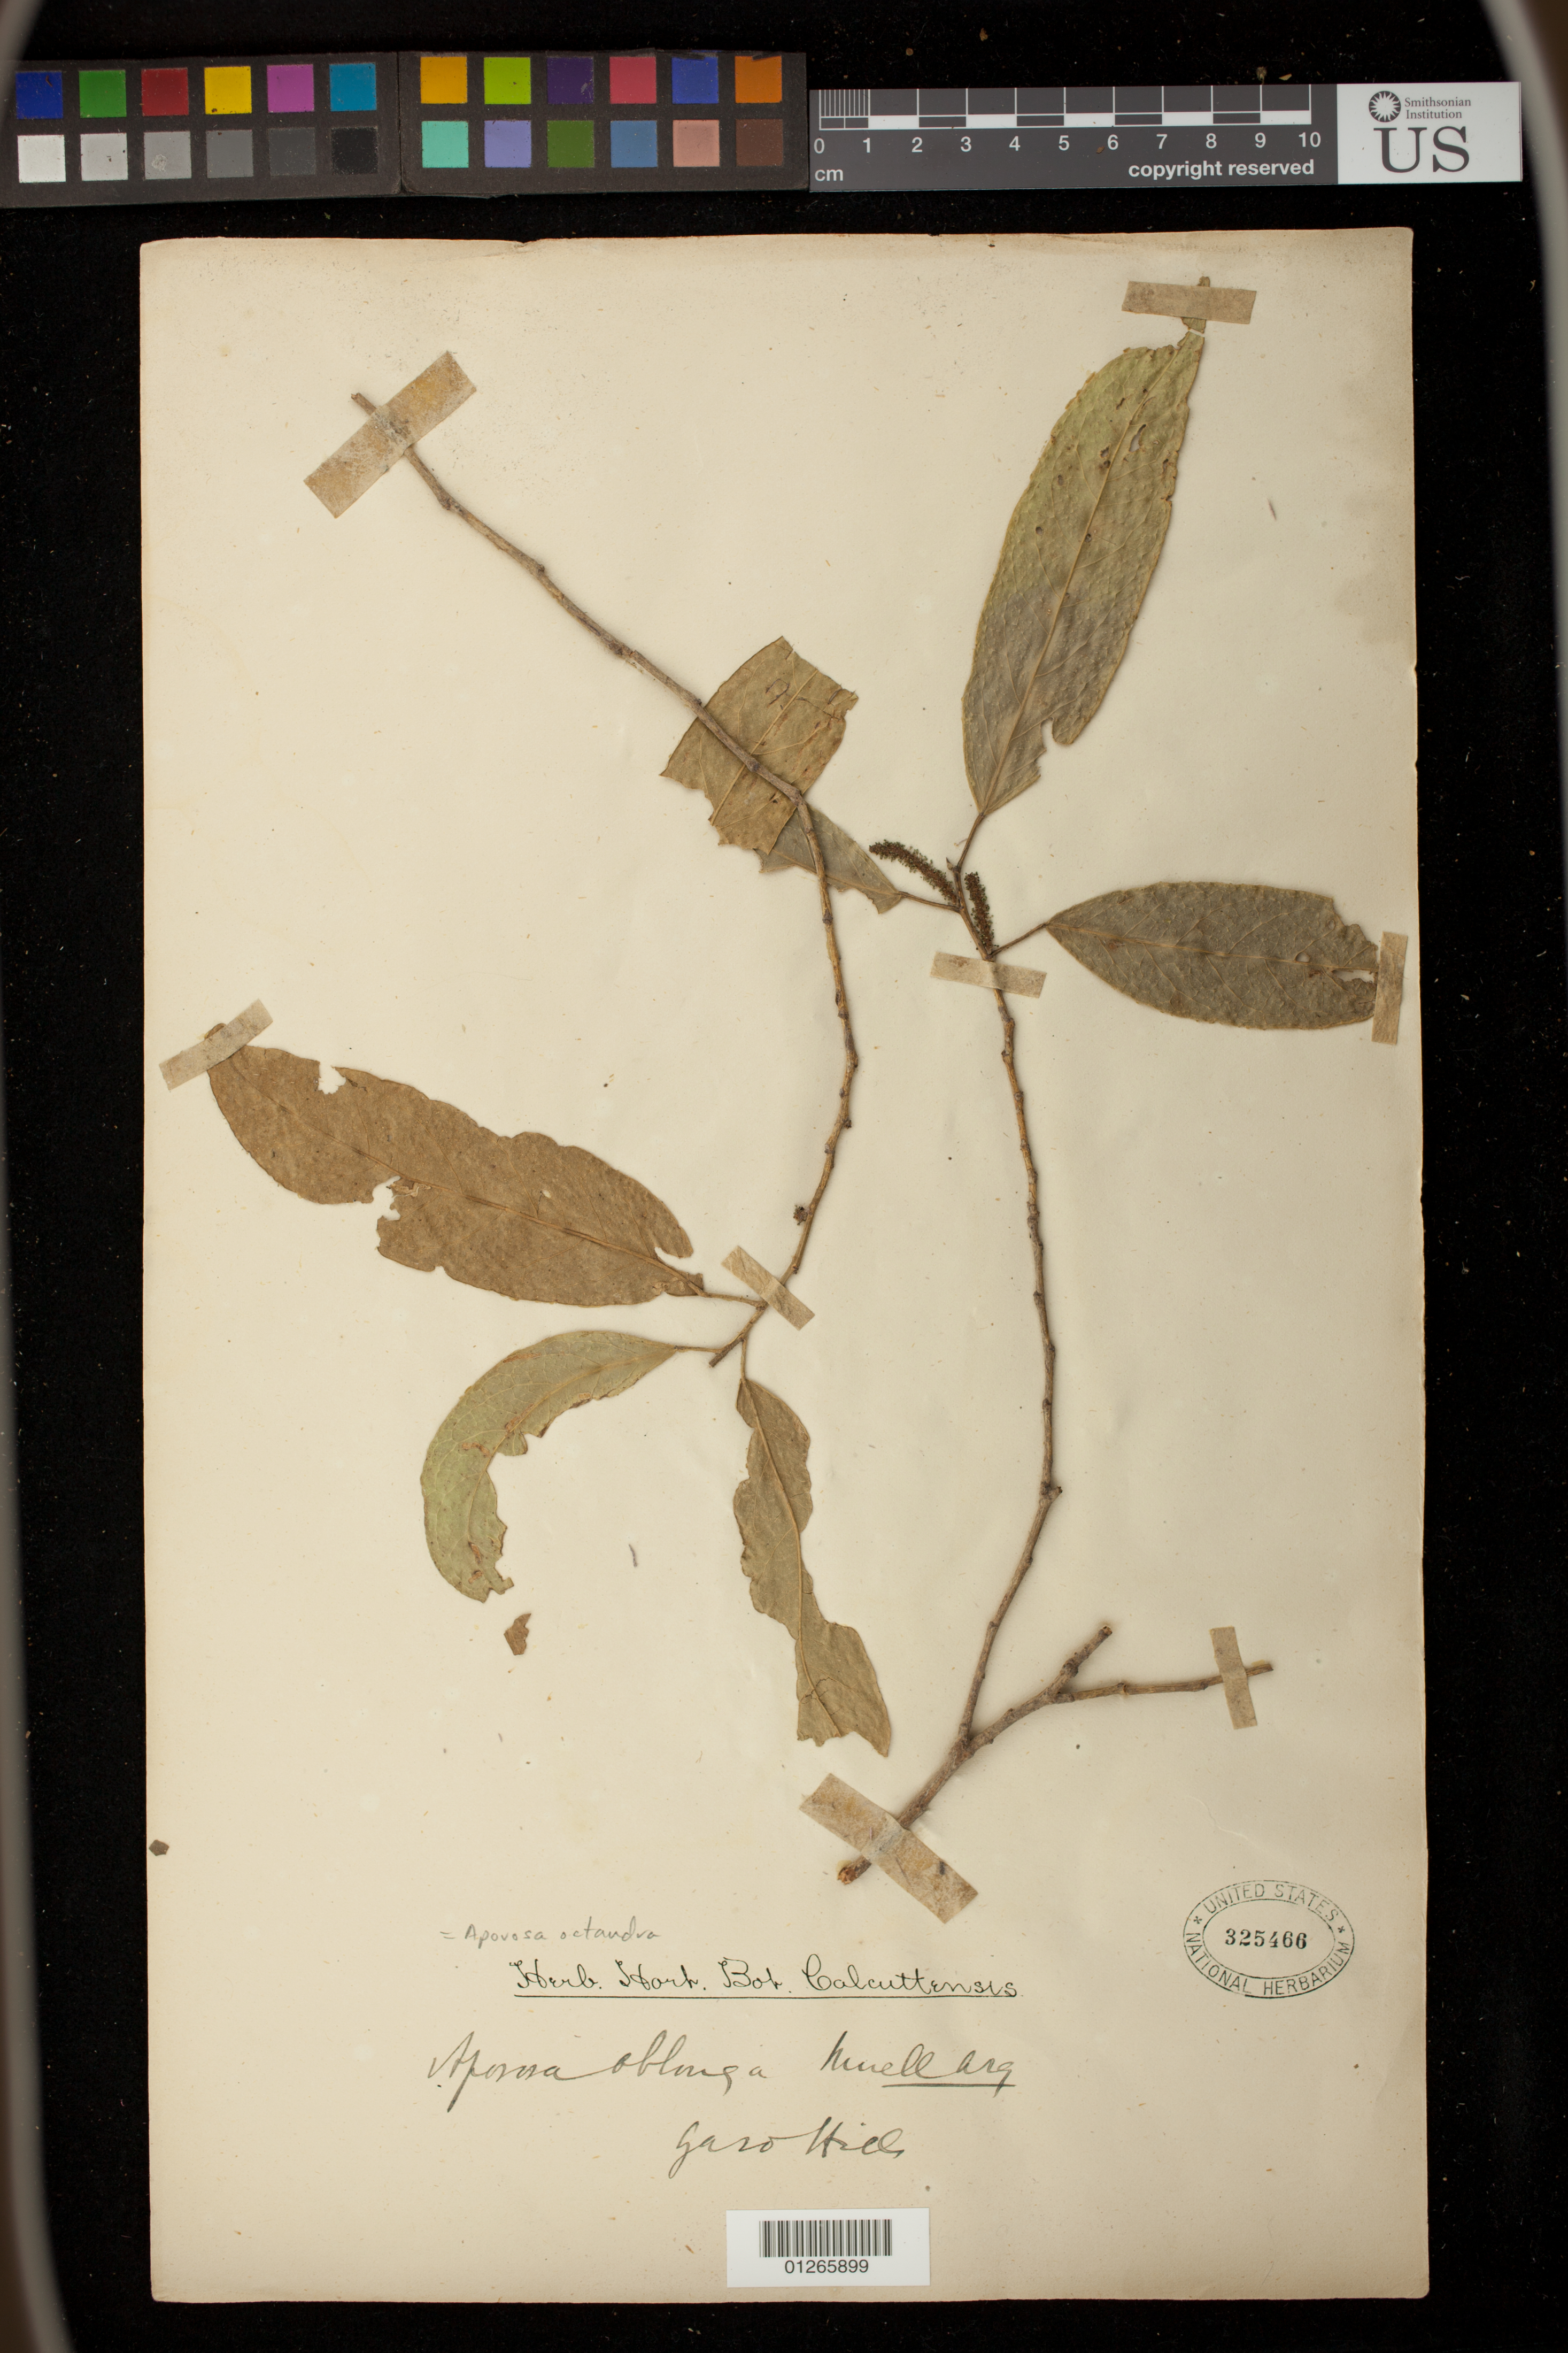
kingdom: Plantae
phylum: Tracheophyta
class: Magnoliopsida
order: Malpighiales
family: Phyllanthaceae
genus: Aporosa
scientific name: Aporosa octandra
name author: (Buch.-Ham. & D. Don) Vickery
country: India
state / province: Meghalaya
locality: Garo Hills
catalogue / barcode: US 325466